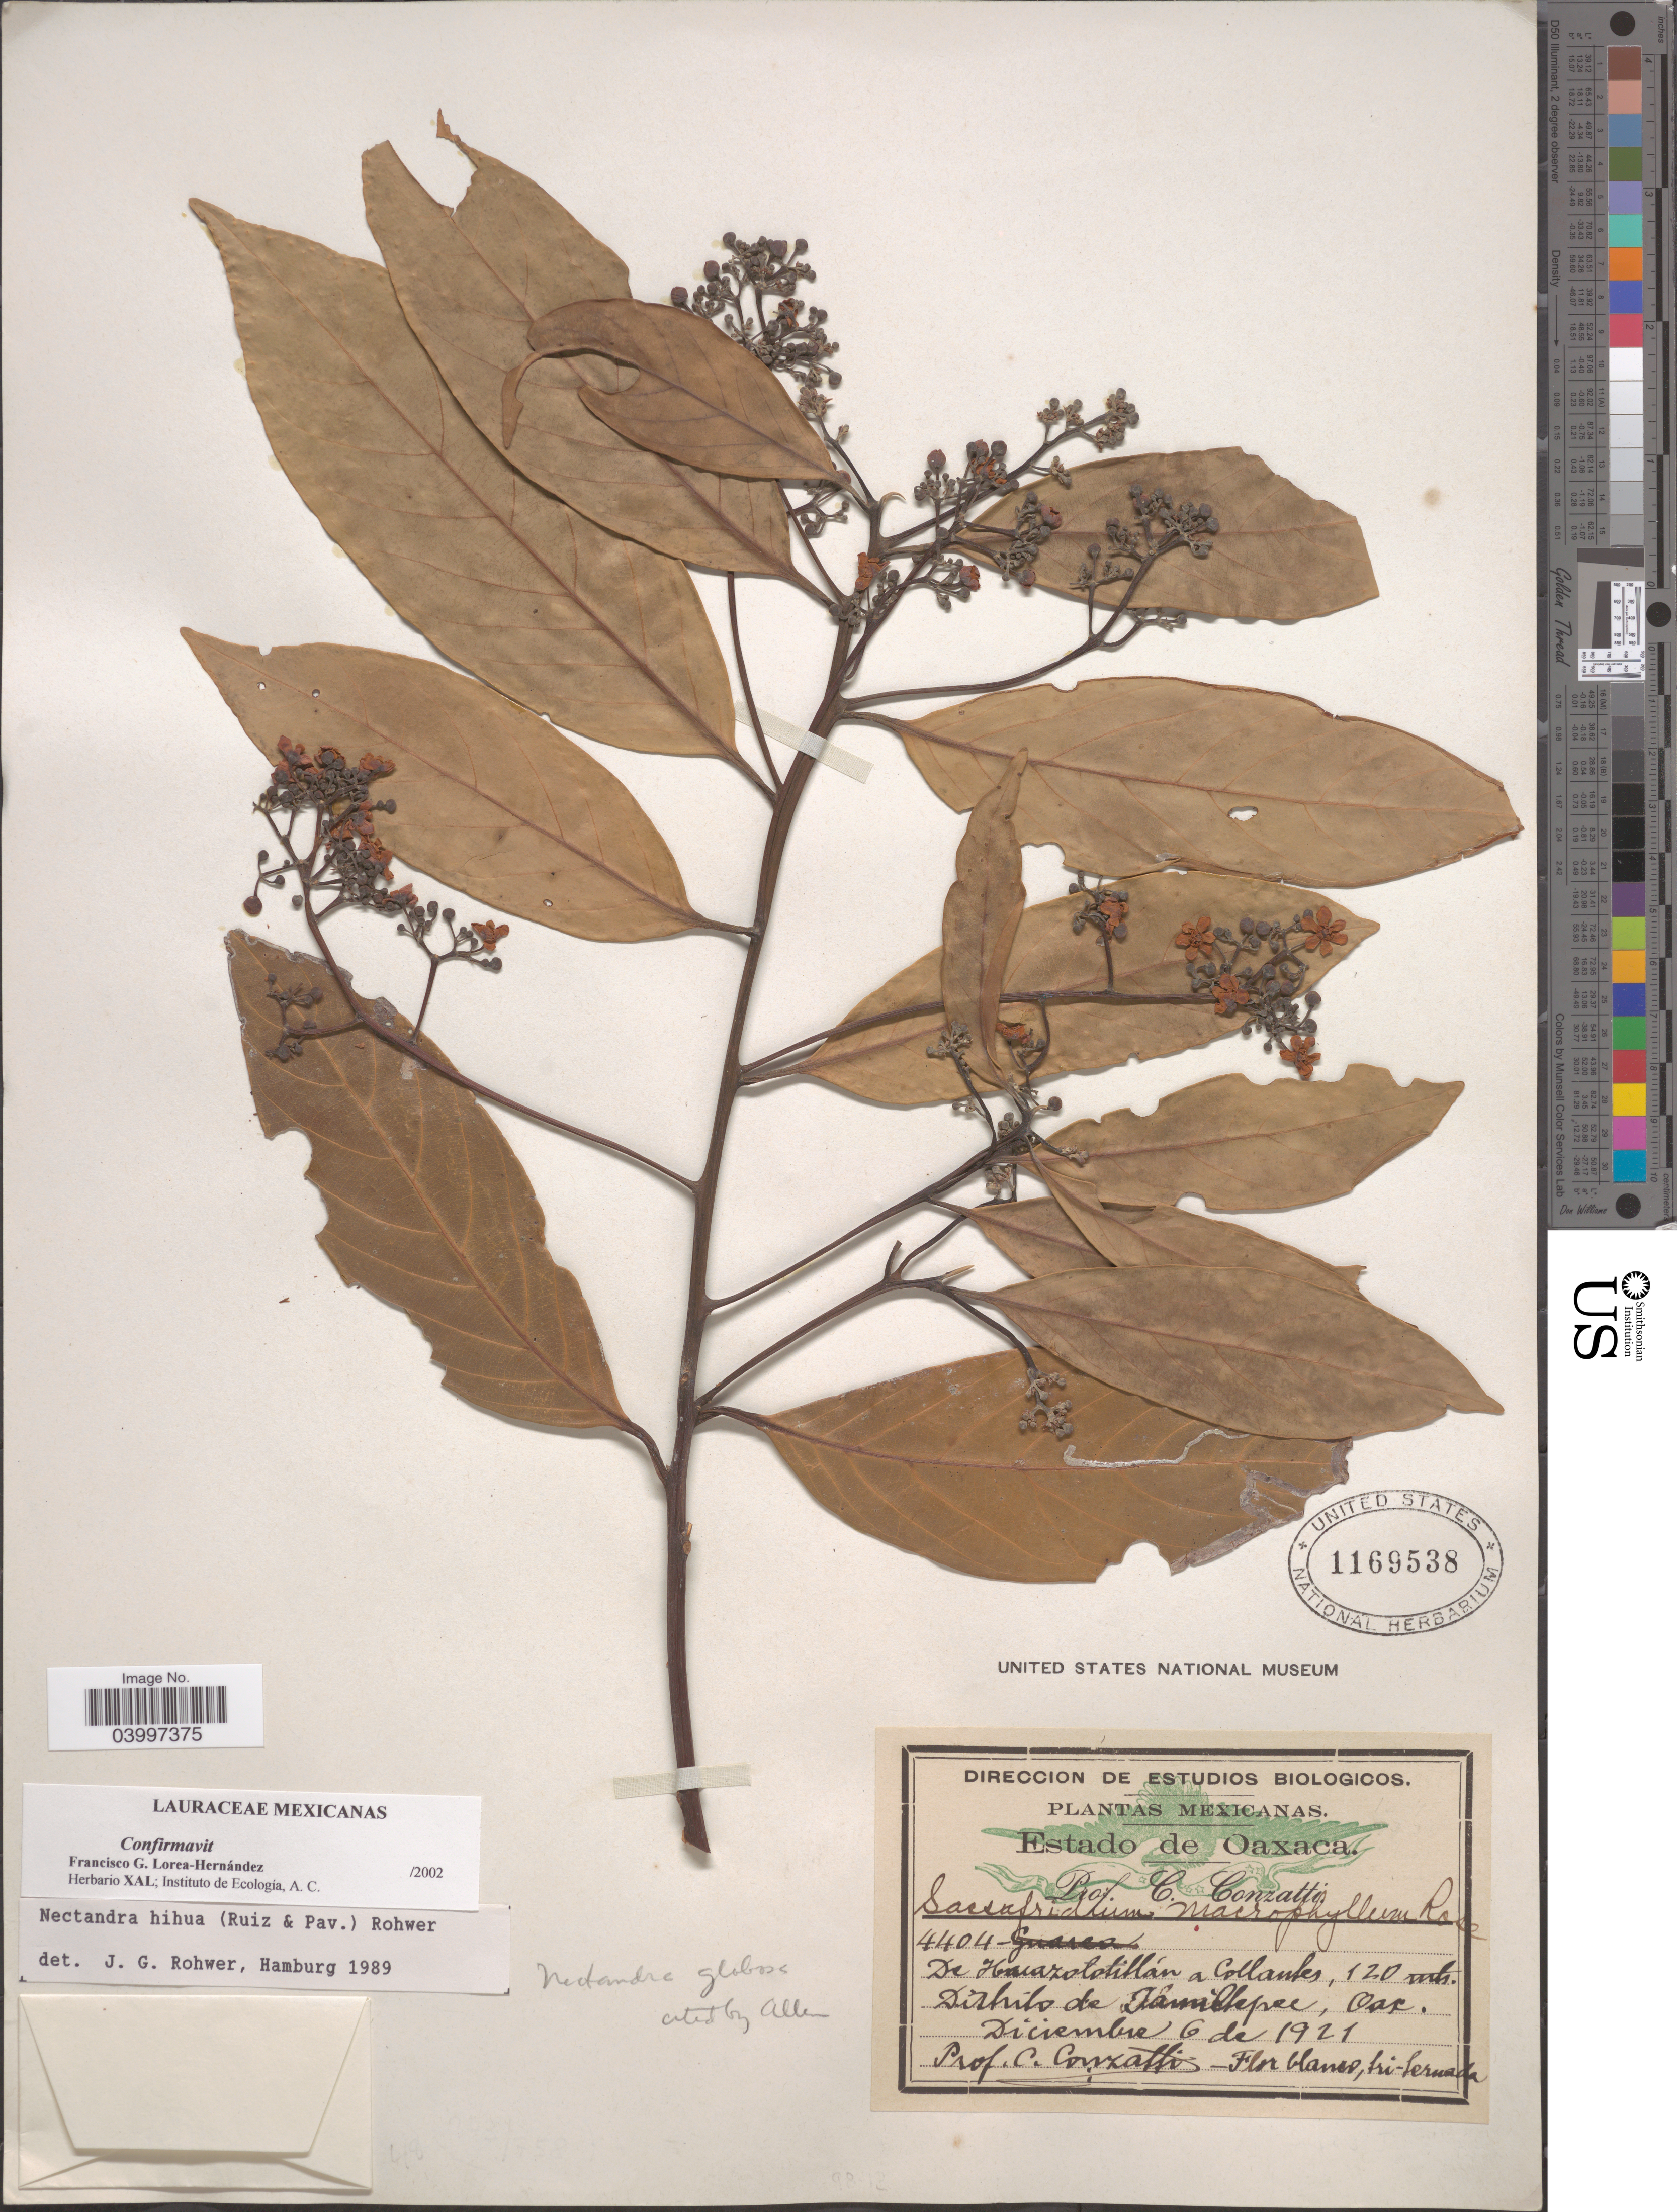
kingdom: Plantae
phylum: Tracheophyta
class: Magnoliopsida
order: Laurales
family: Lauraceae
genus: Nectandra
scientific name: Nectandra hihua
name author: (Ruiz & Pav.) Rohwer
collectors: C. Conzatti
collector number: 4404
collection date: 1921-12-06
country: Mexico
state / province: Oaxaca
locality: De Huazototillán a Collantes. Distrito de Tamiltepec.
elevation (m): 120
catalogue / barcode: US 1169538